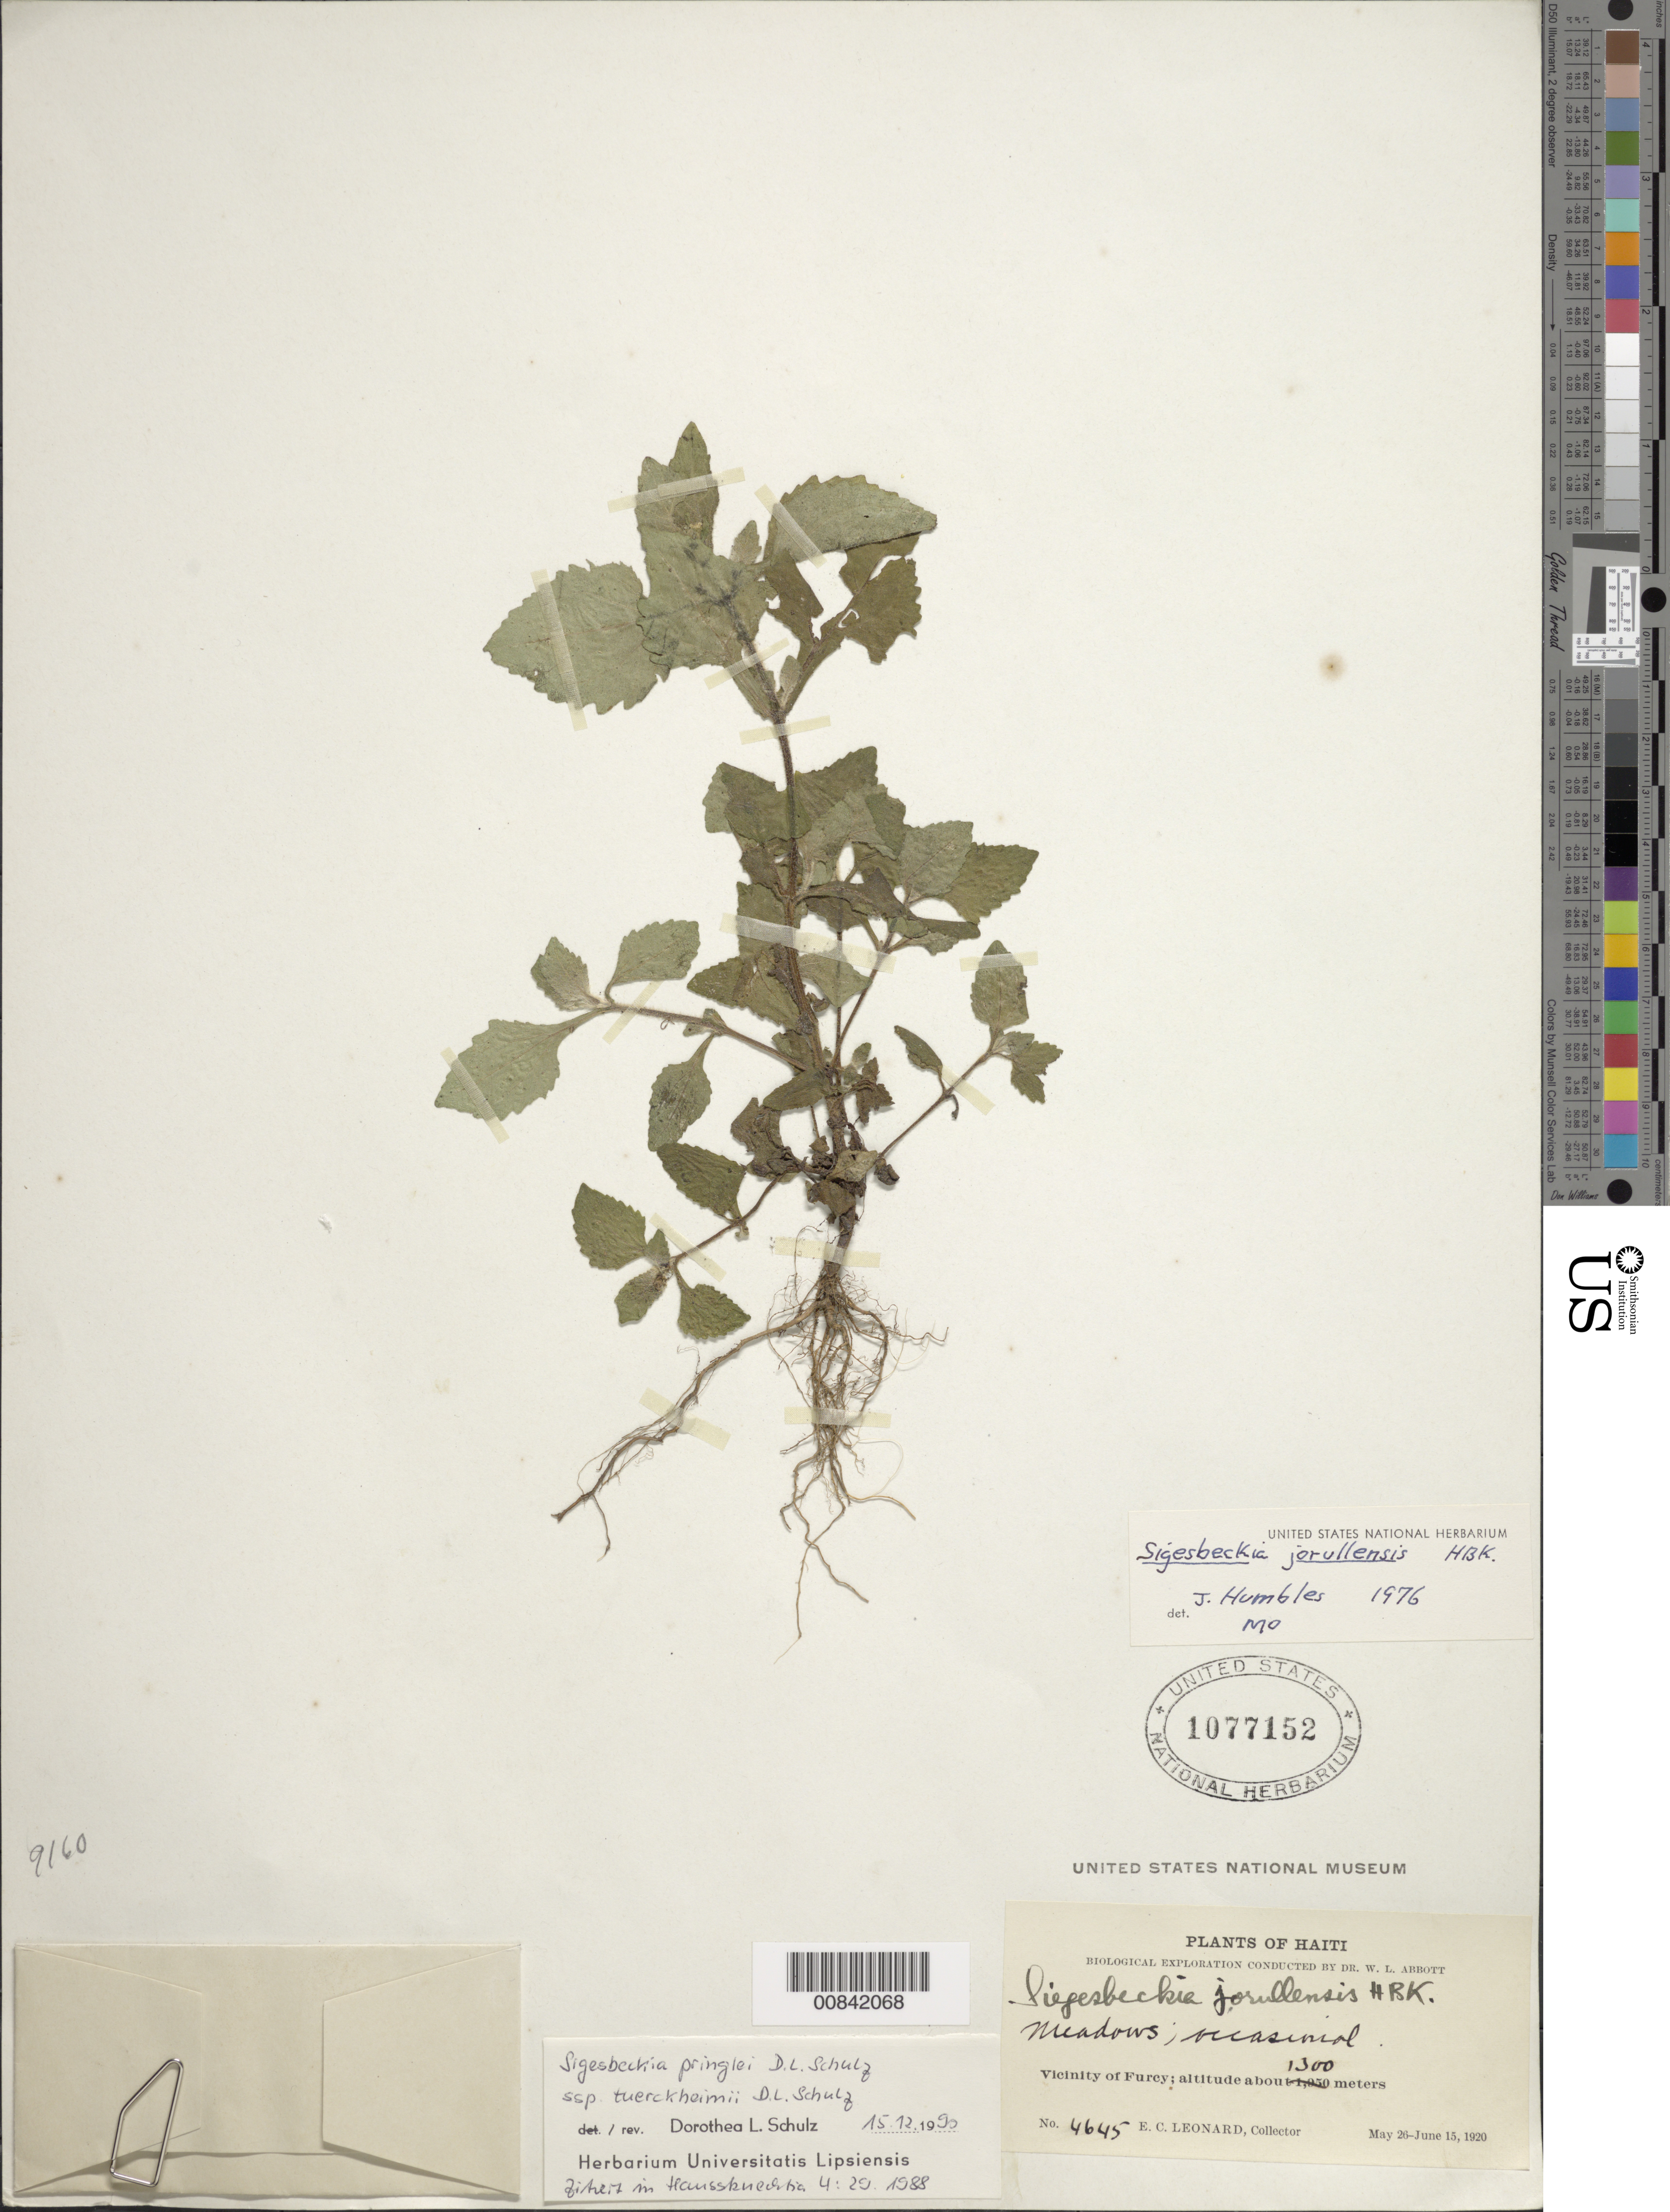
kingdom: Plantae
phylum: Tracheophyta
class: Magnoliopsida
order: Asterales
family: Asteraceae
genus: Sigesbeckia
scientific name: Sigesbeckia pringlei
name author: D.L. Schulz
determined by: Schulz, D. L.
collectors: E. C. Leonard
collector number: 4645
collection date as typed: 26 May 1920 to 15 Jun 1920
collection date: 1920-05-26/1920-06-15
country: Haiti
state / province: Ouest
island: Hispaniola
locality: Vicinity of Furcy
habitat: Meadows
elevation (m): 1300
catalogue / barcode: US 1077152